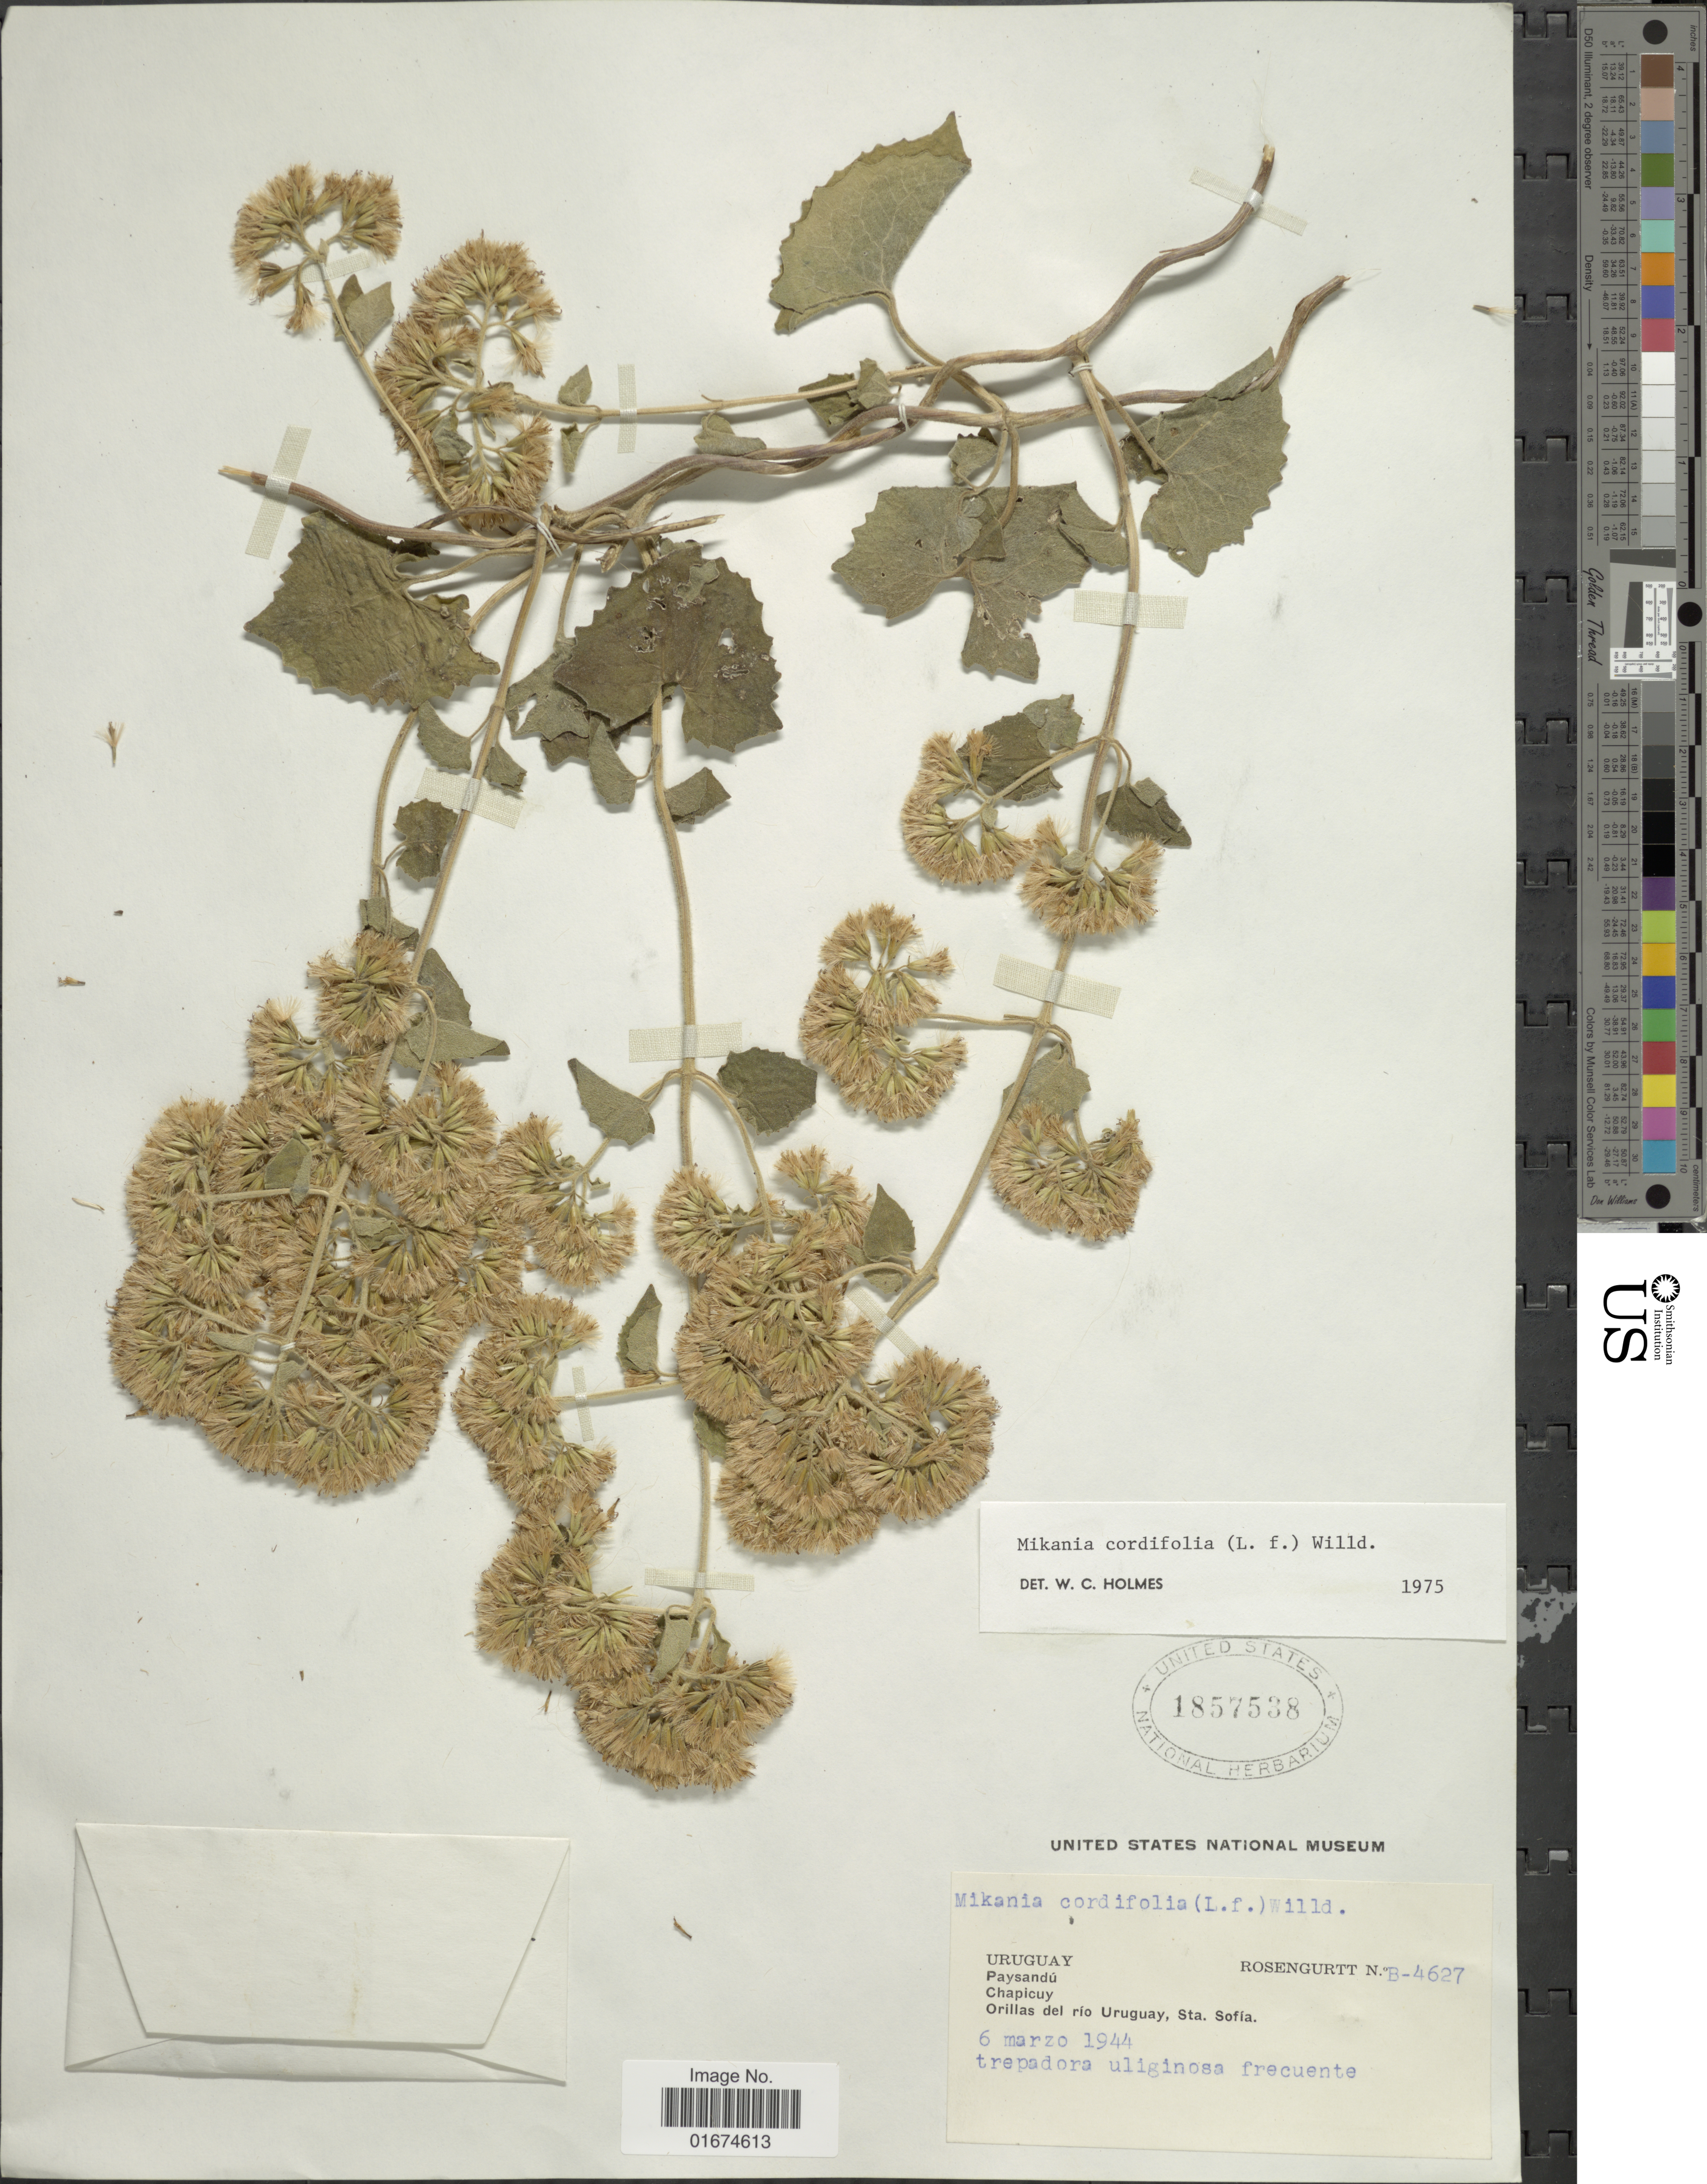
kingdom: Plantae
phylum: Tracheophyta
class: Magnoliopsida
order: Asterales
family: Asteraceae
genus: Mikania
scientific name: Mikania cordifolia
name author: Kunth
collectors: Rosengurtt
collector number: B-4627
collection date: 1944-03-06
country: Uruguay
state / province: Paysandu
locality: Chapicuy, Orillas del río Uruguay, Sta. Sofía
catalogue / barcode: US 1857538